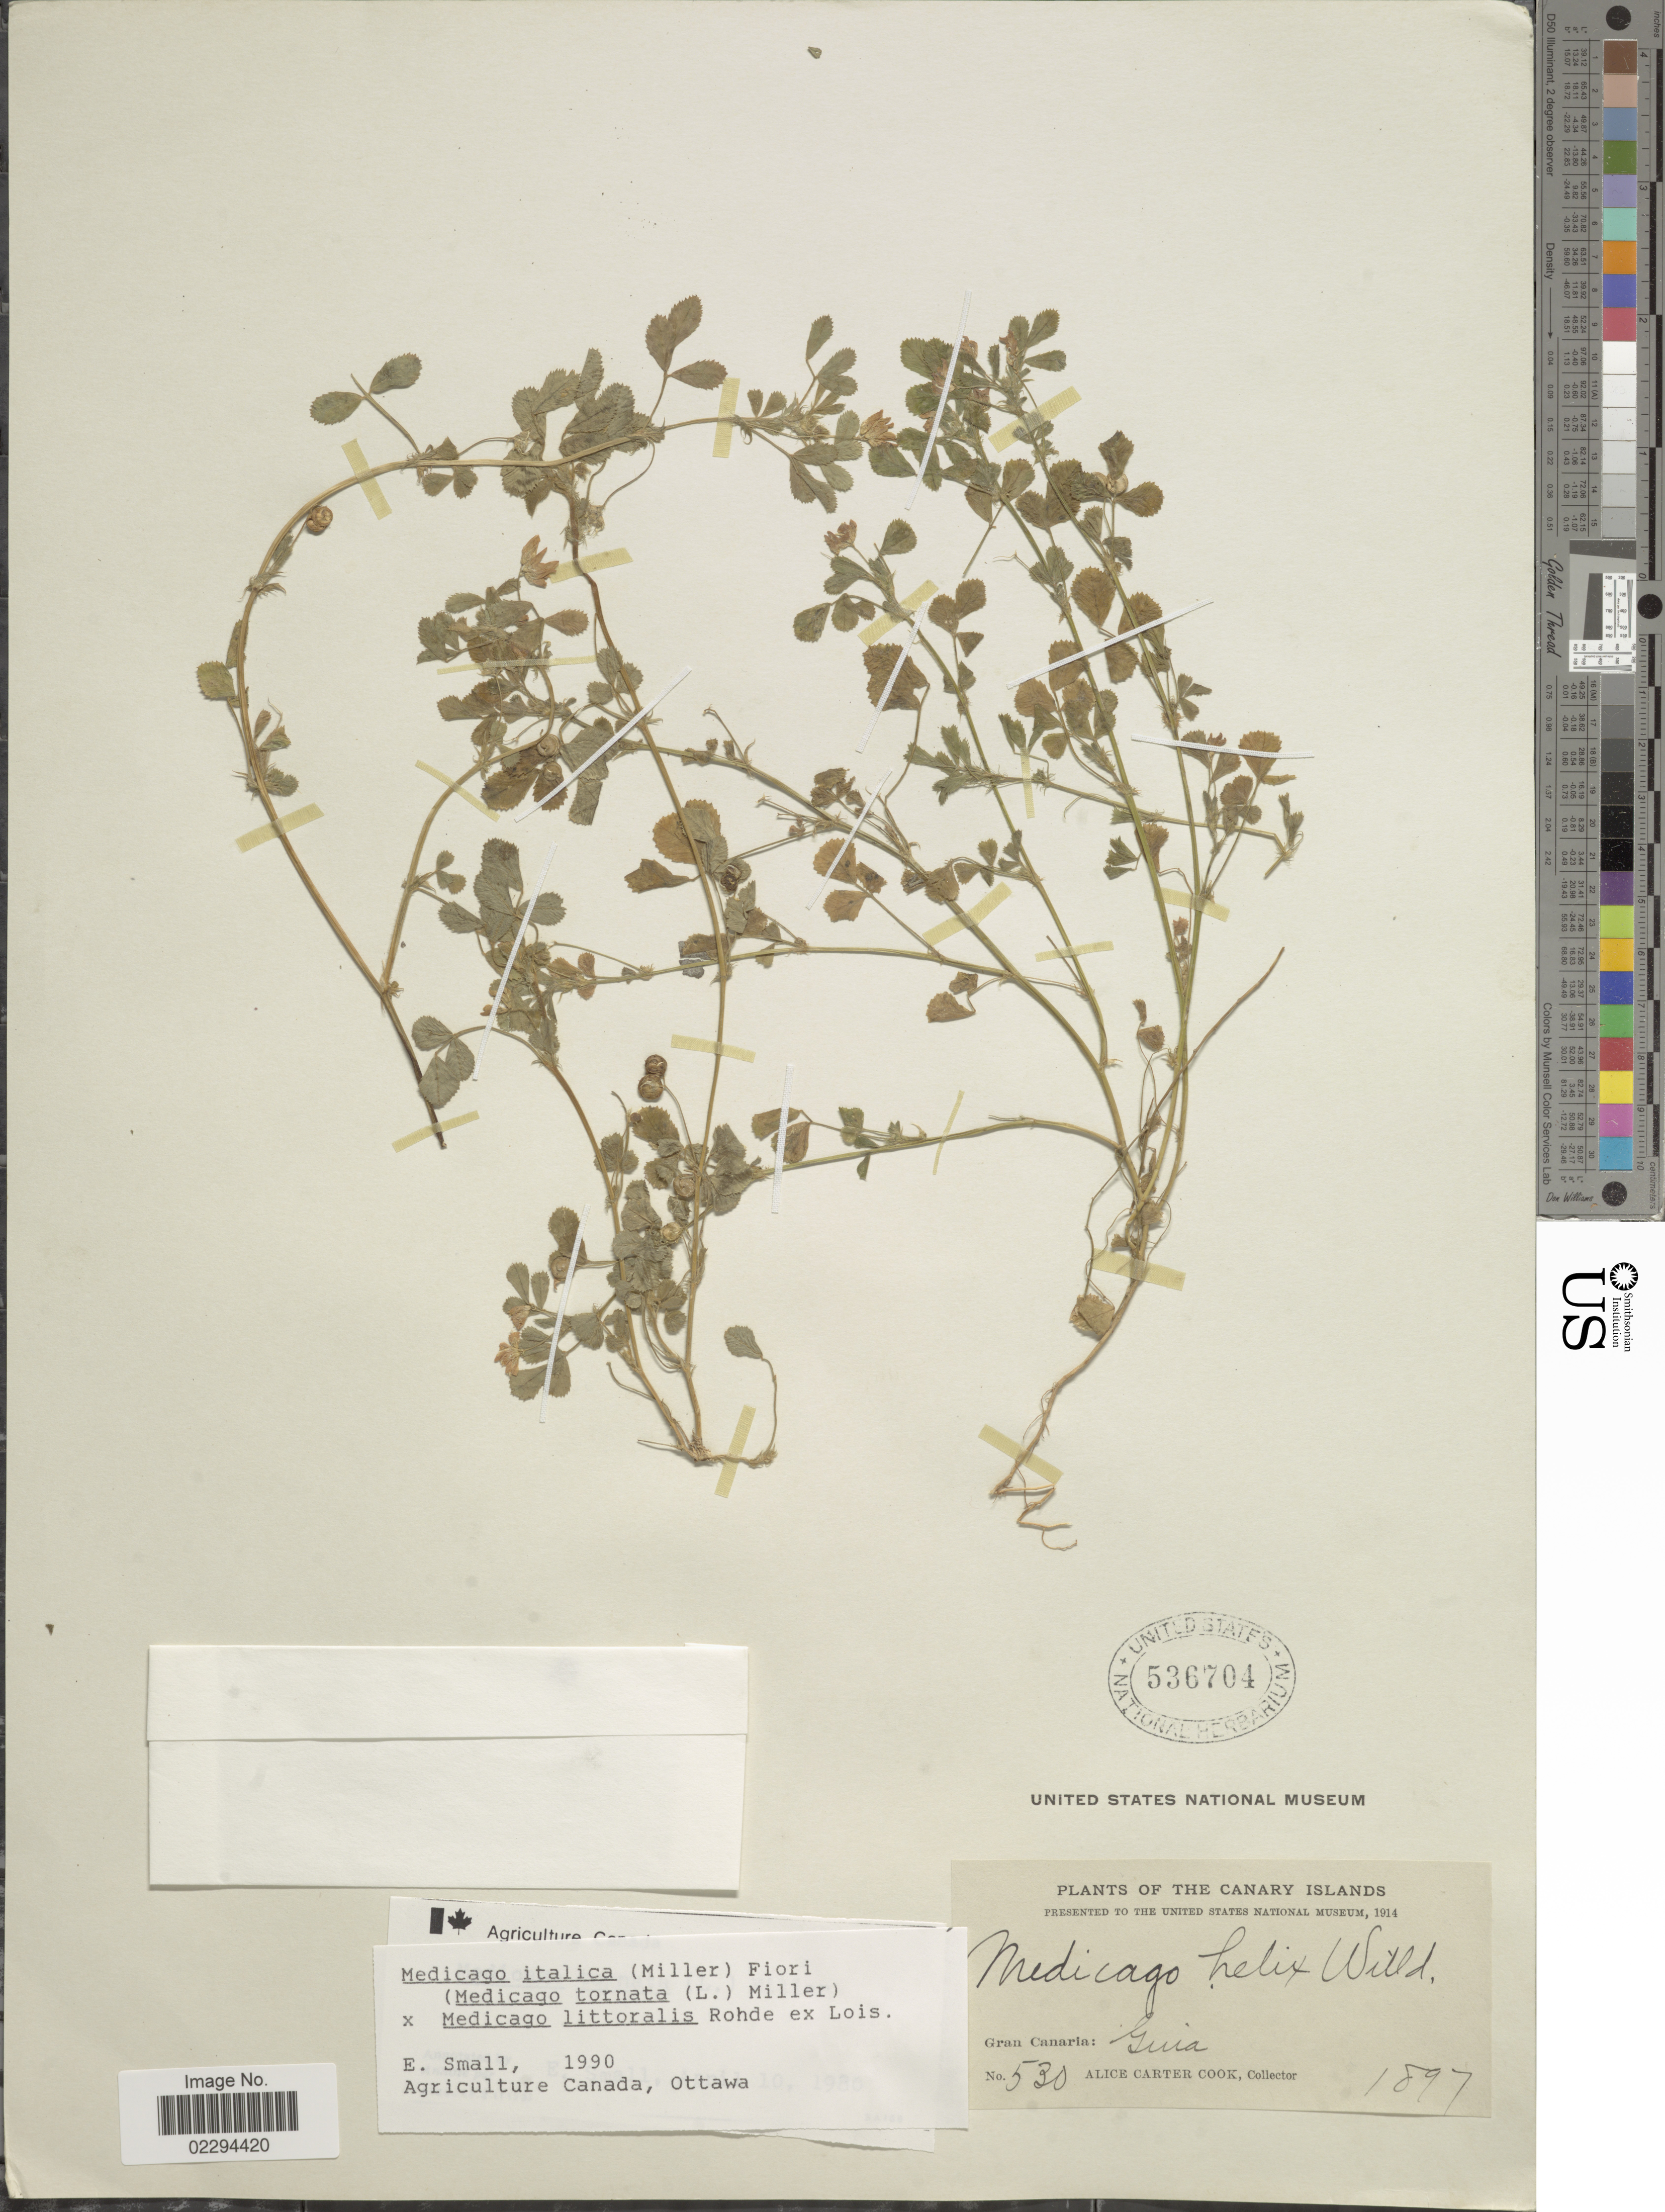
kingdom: Plantae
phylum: Tracheophyta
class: Magnoliopsida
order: Fabales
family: Fabaceae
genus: Medicago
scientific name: Medicago italica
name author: (Mill.) Fiori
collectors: C. Pitard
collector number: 123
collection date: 1905-02-23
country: Spain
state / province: Canarias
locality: Fuerteventura: Puerto de Lajas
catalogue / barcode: US 1312115-2